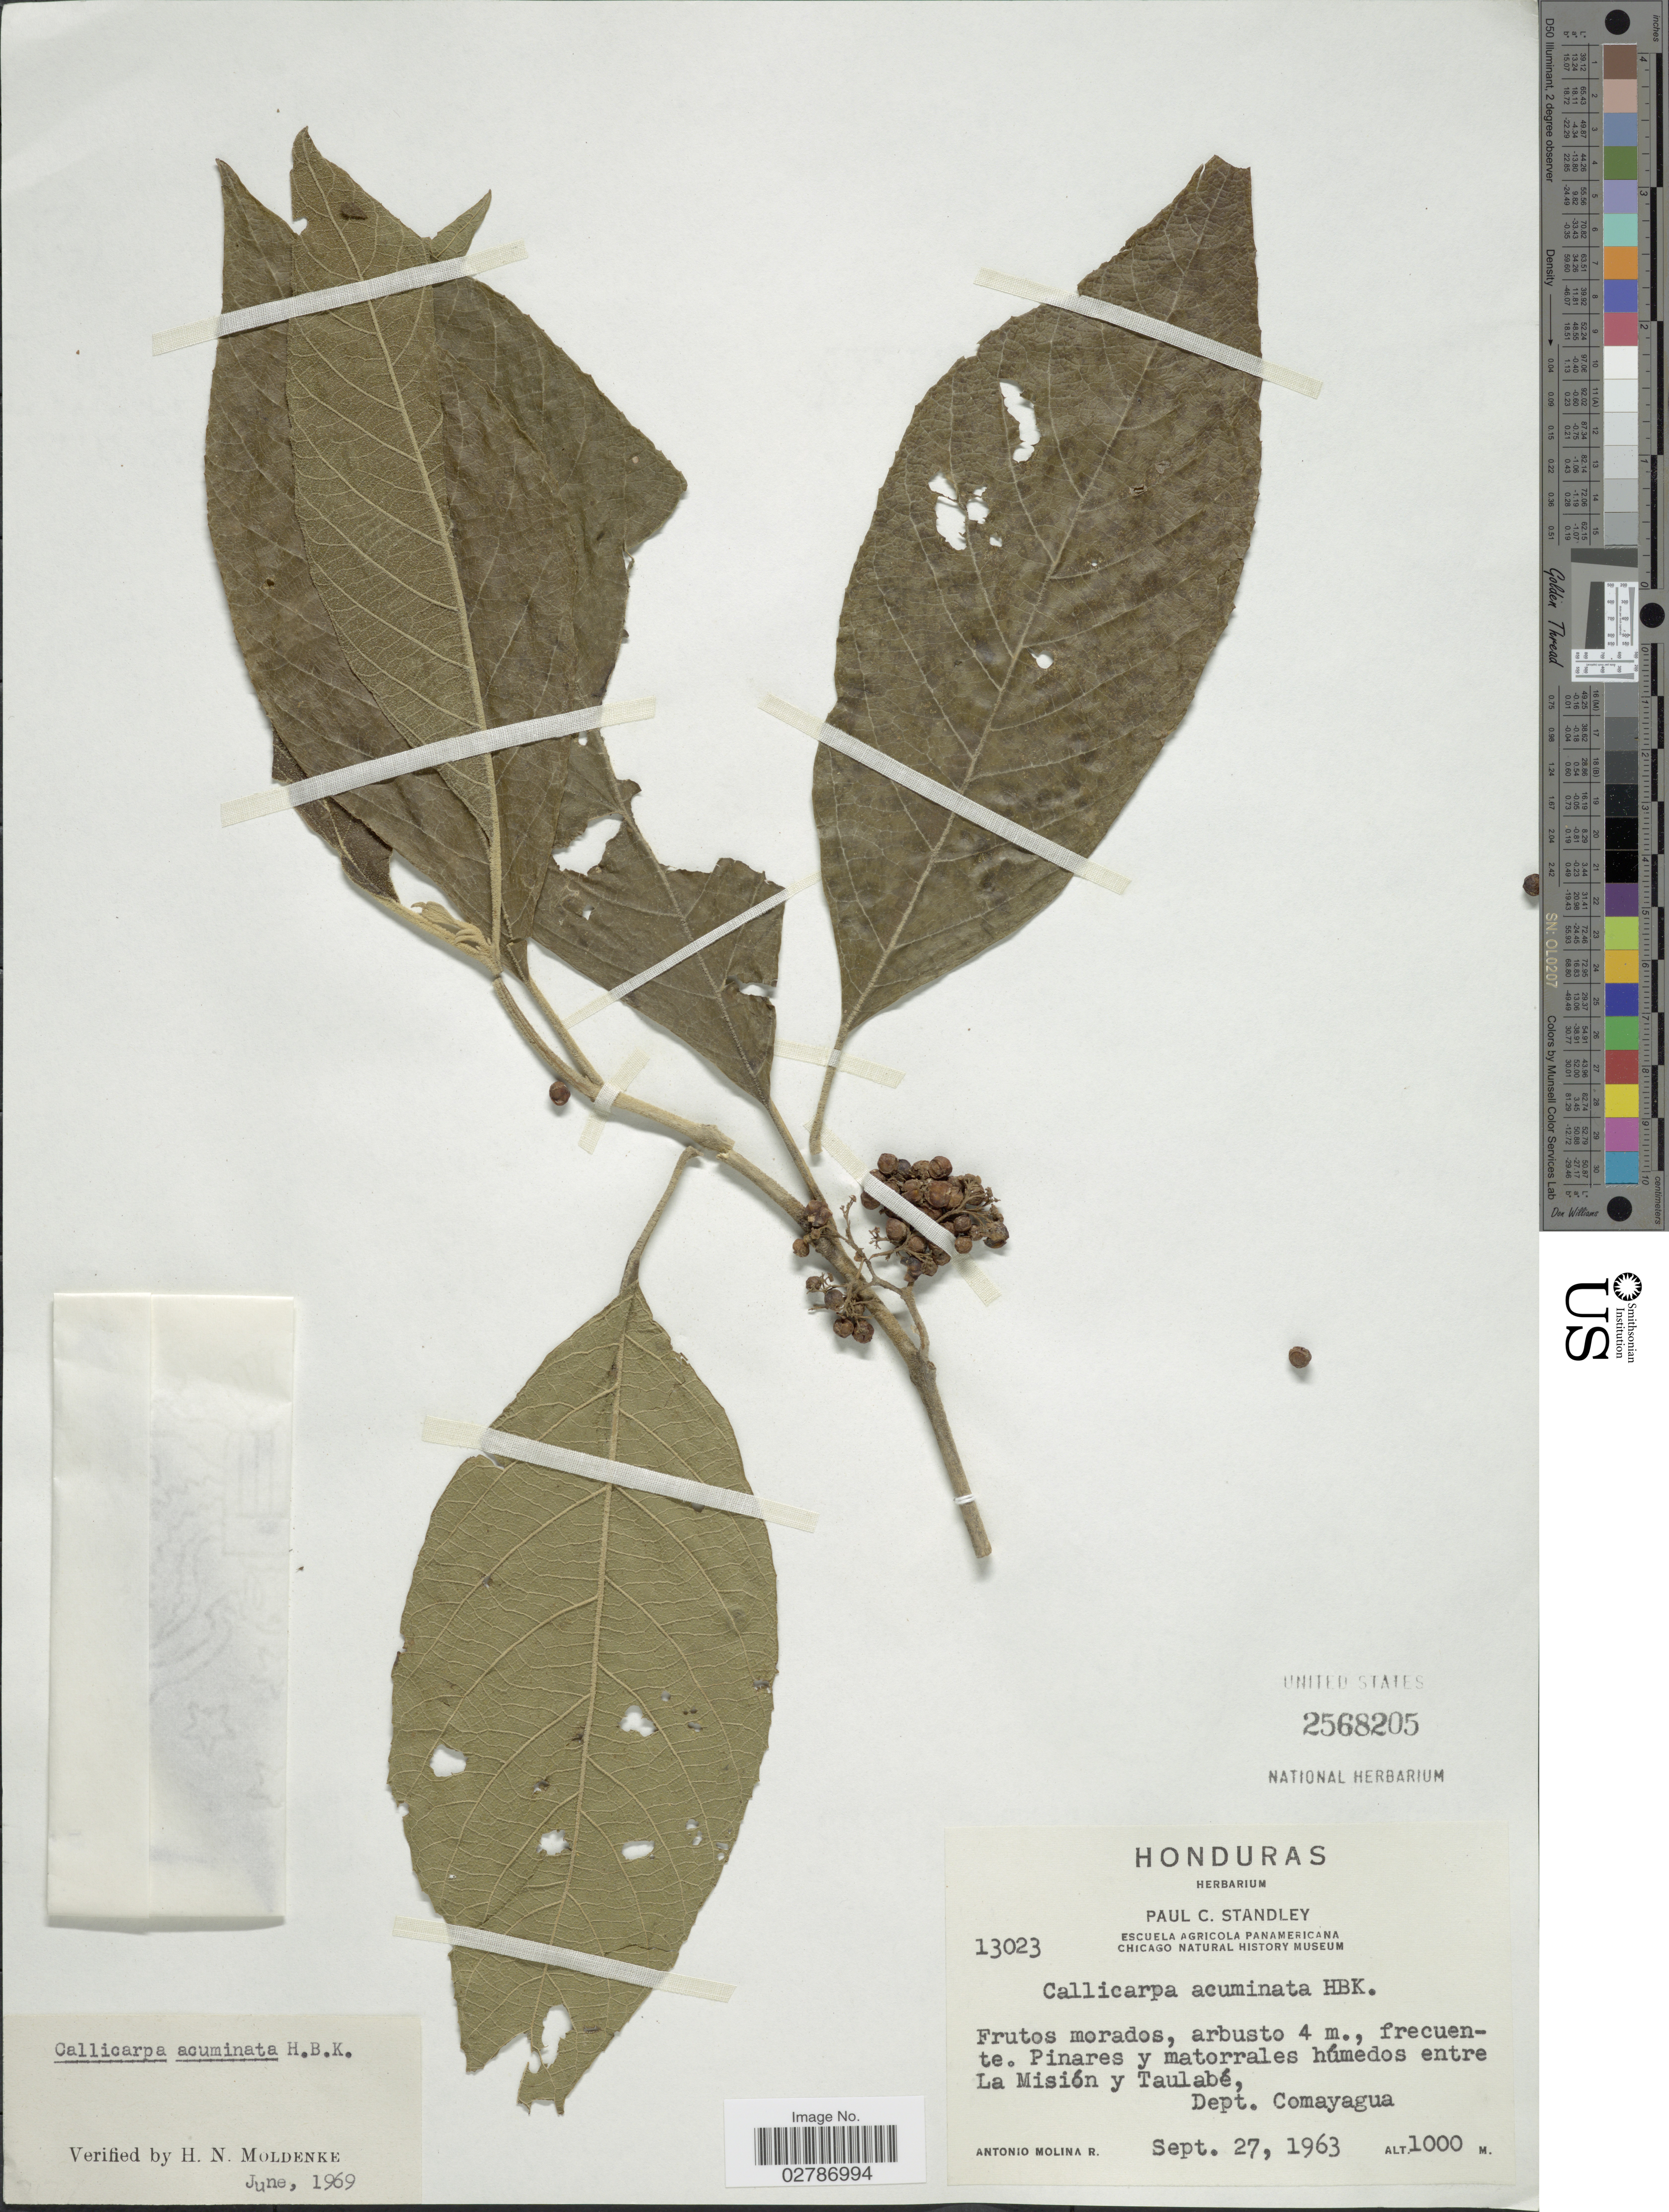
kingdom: Plantae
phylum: Tracheophyta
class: Magnoliopsida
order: Lamiales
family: Lamiaceae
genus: Callicarpa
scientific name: Callicarpa acuminata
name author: Kunth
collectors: A. Molina R.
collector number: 13023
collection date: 1963-09-27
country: Honduras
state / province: Comayagua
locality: Pinares y matorrales húmedos entre La Misión y Taulabé, Dept. Comayagua.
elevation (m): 1000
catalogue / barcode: US 2568205